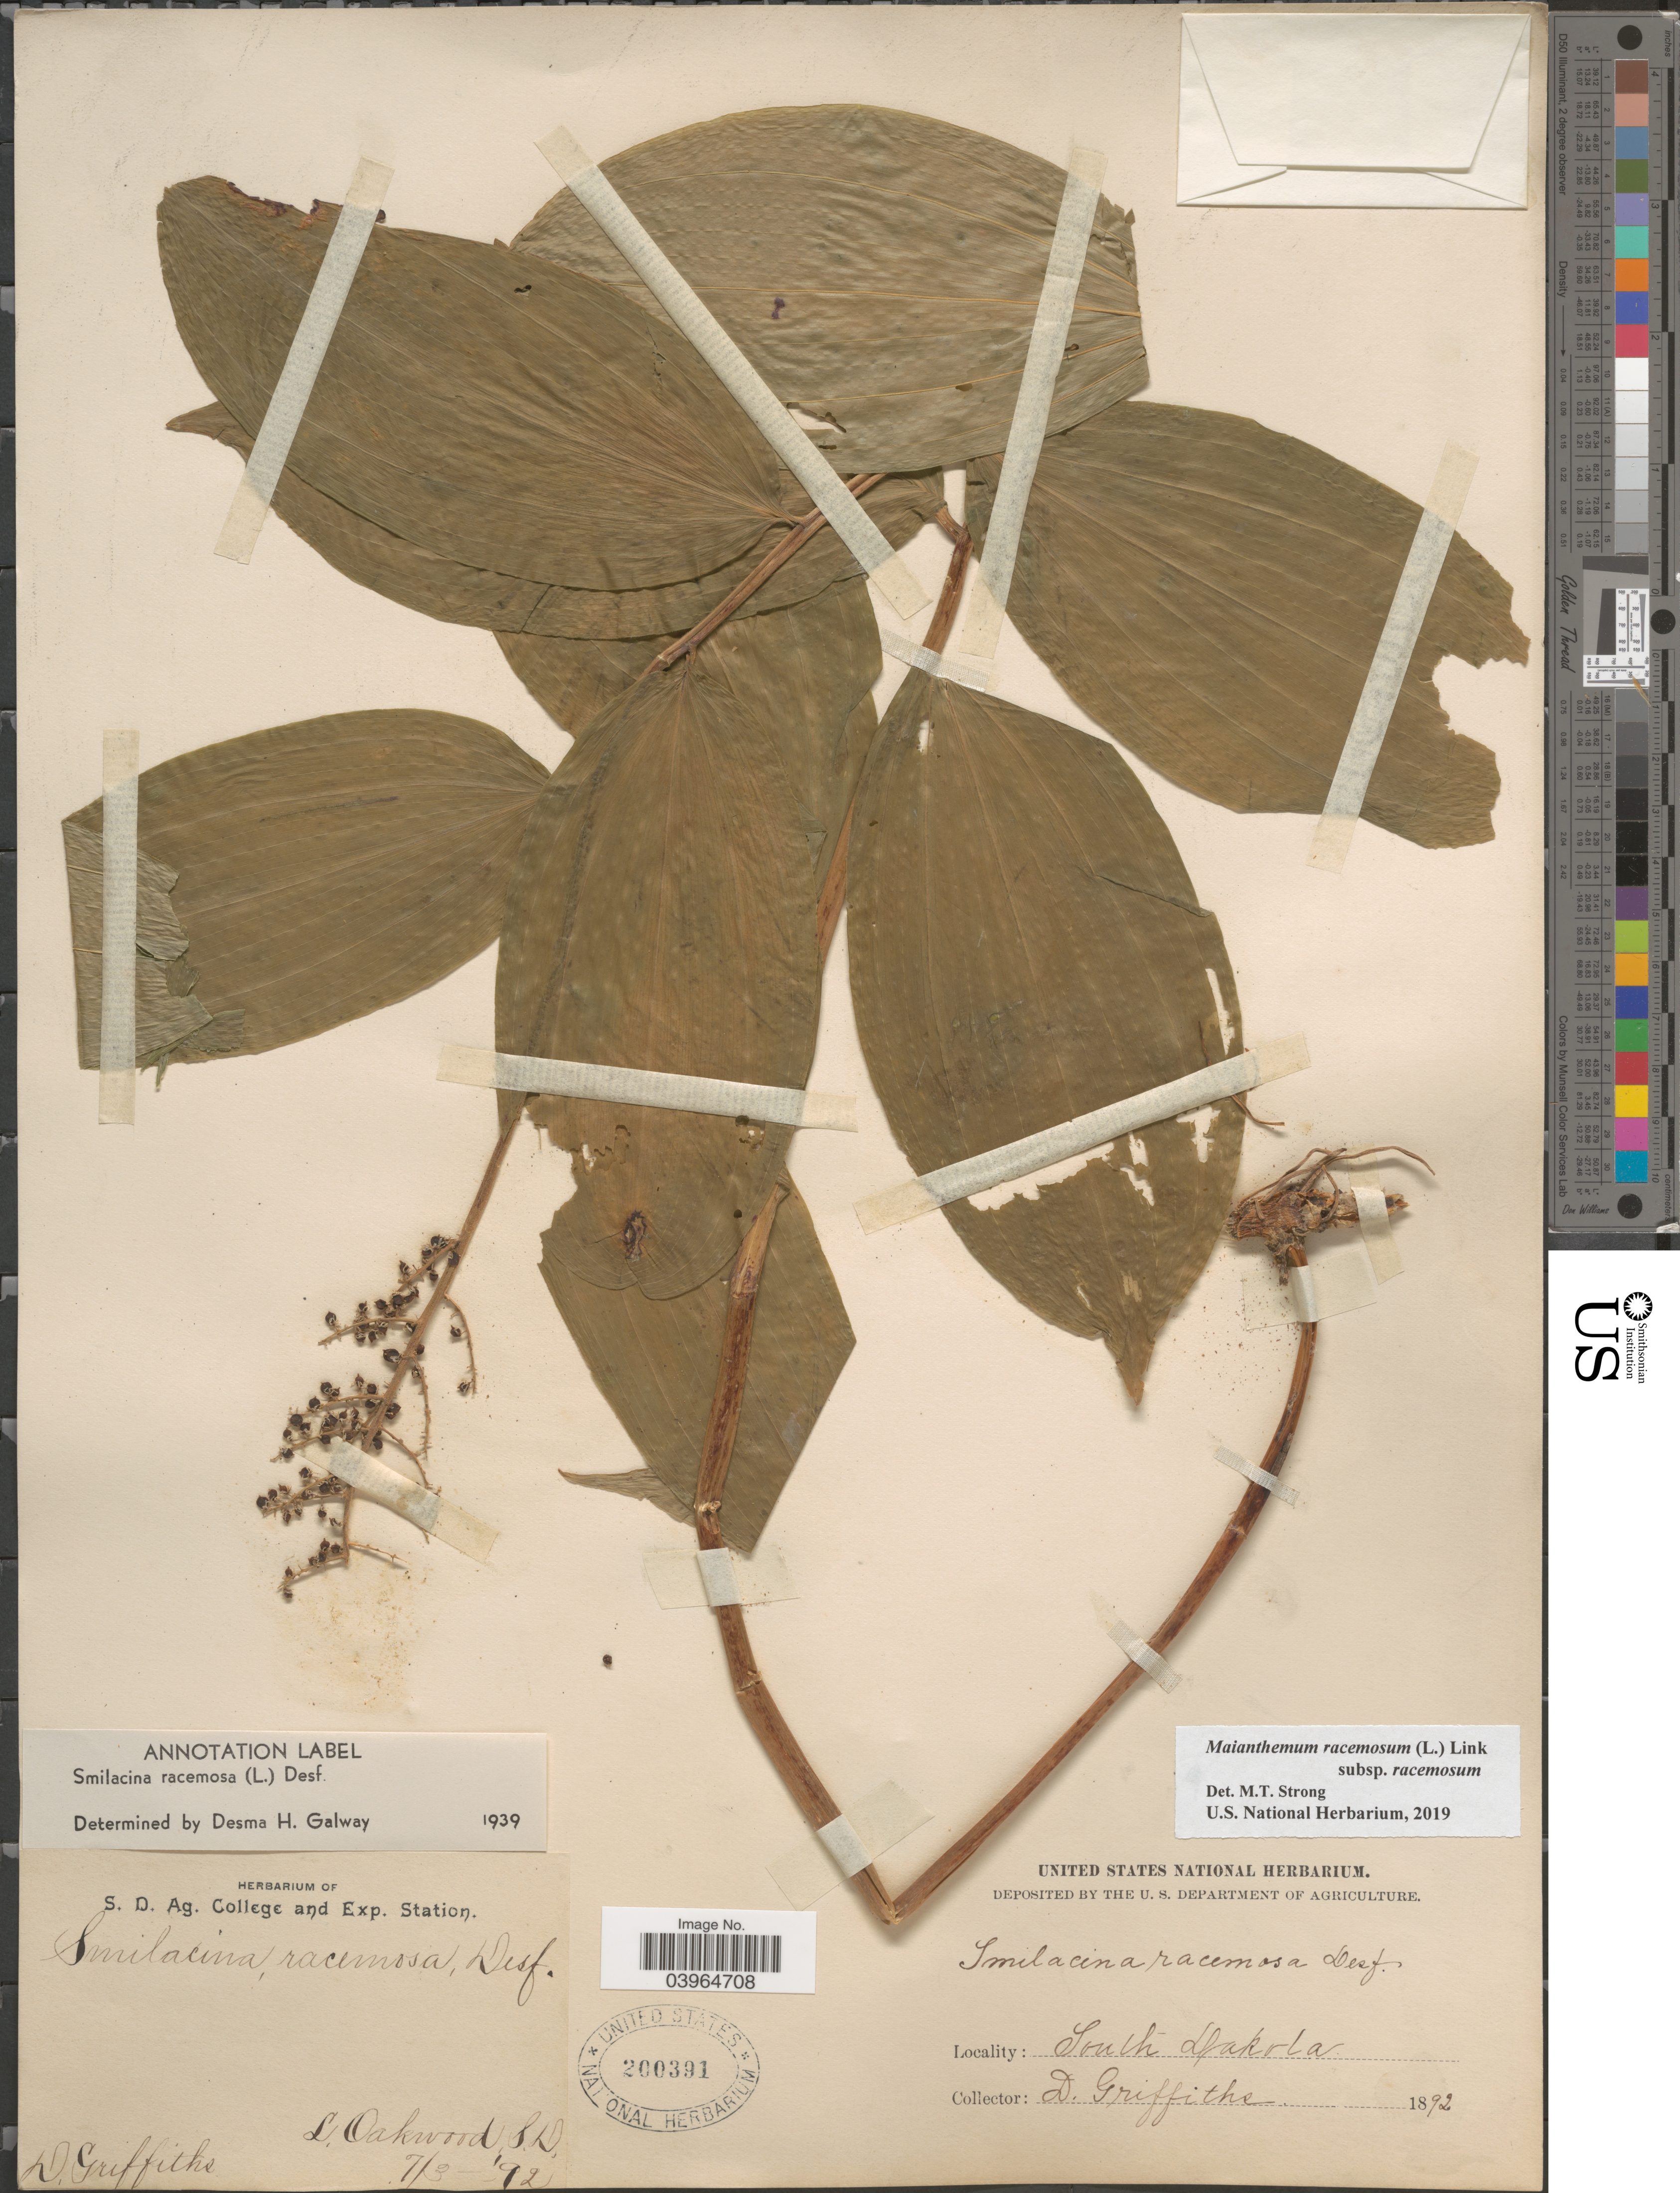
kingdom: Plantae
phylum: Tracheophyta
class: Liliopsida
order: Asparagales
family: Asparagaceae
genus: Maianthemum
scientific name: Maianthemum racemosum subsp. racemosum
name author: (L.) Link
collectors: D. Griffiths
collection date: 1892-07-03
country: United States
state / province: South Dakota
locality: L. Oakwood.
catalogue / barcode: US 200391